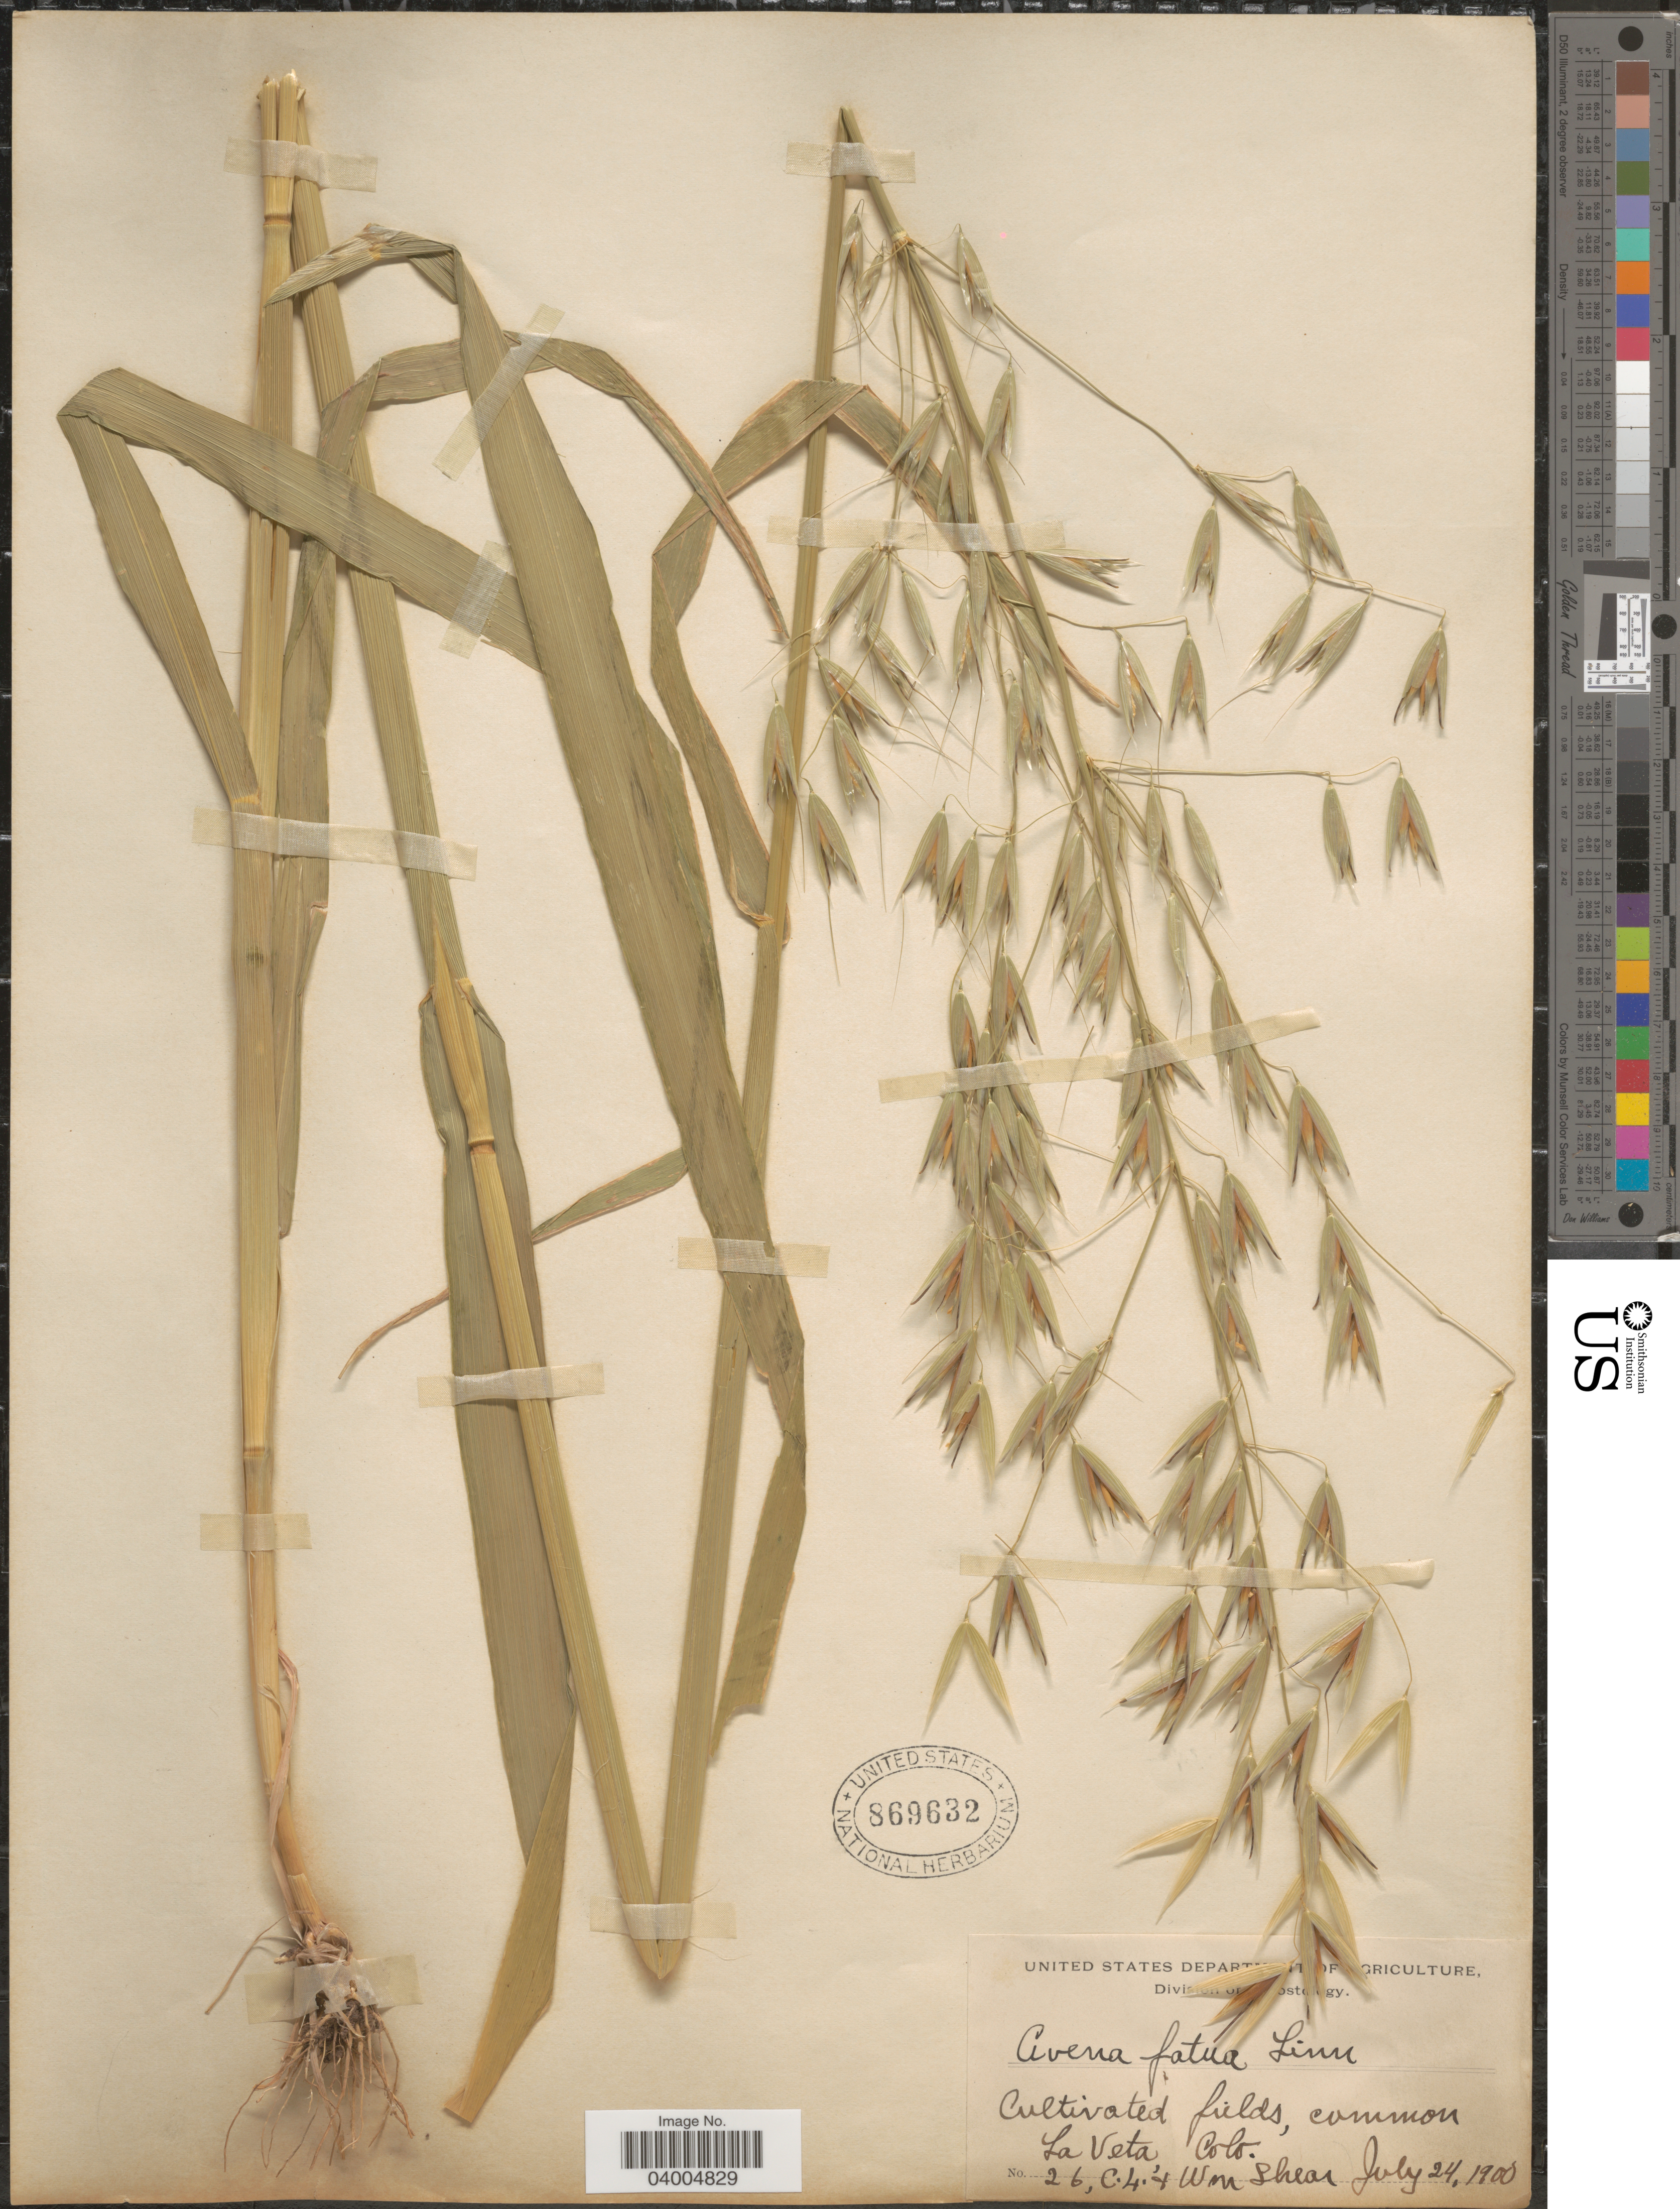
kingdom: Plantae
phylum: Tracheophyta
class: Liliopsida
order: Poales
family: Poaceae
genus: Avena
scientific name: Avena fatua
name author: L.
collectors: C. L. Shear & W. Shear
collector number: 26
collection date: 1900-07-24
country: United States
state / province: Colorado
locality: La Veta.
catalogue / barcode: US 869632